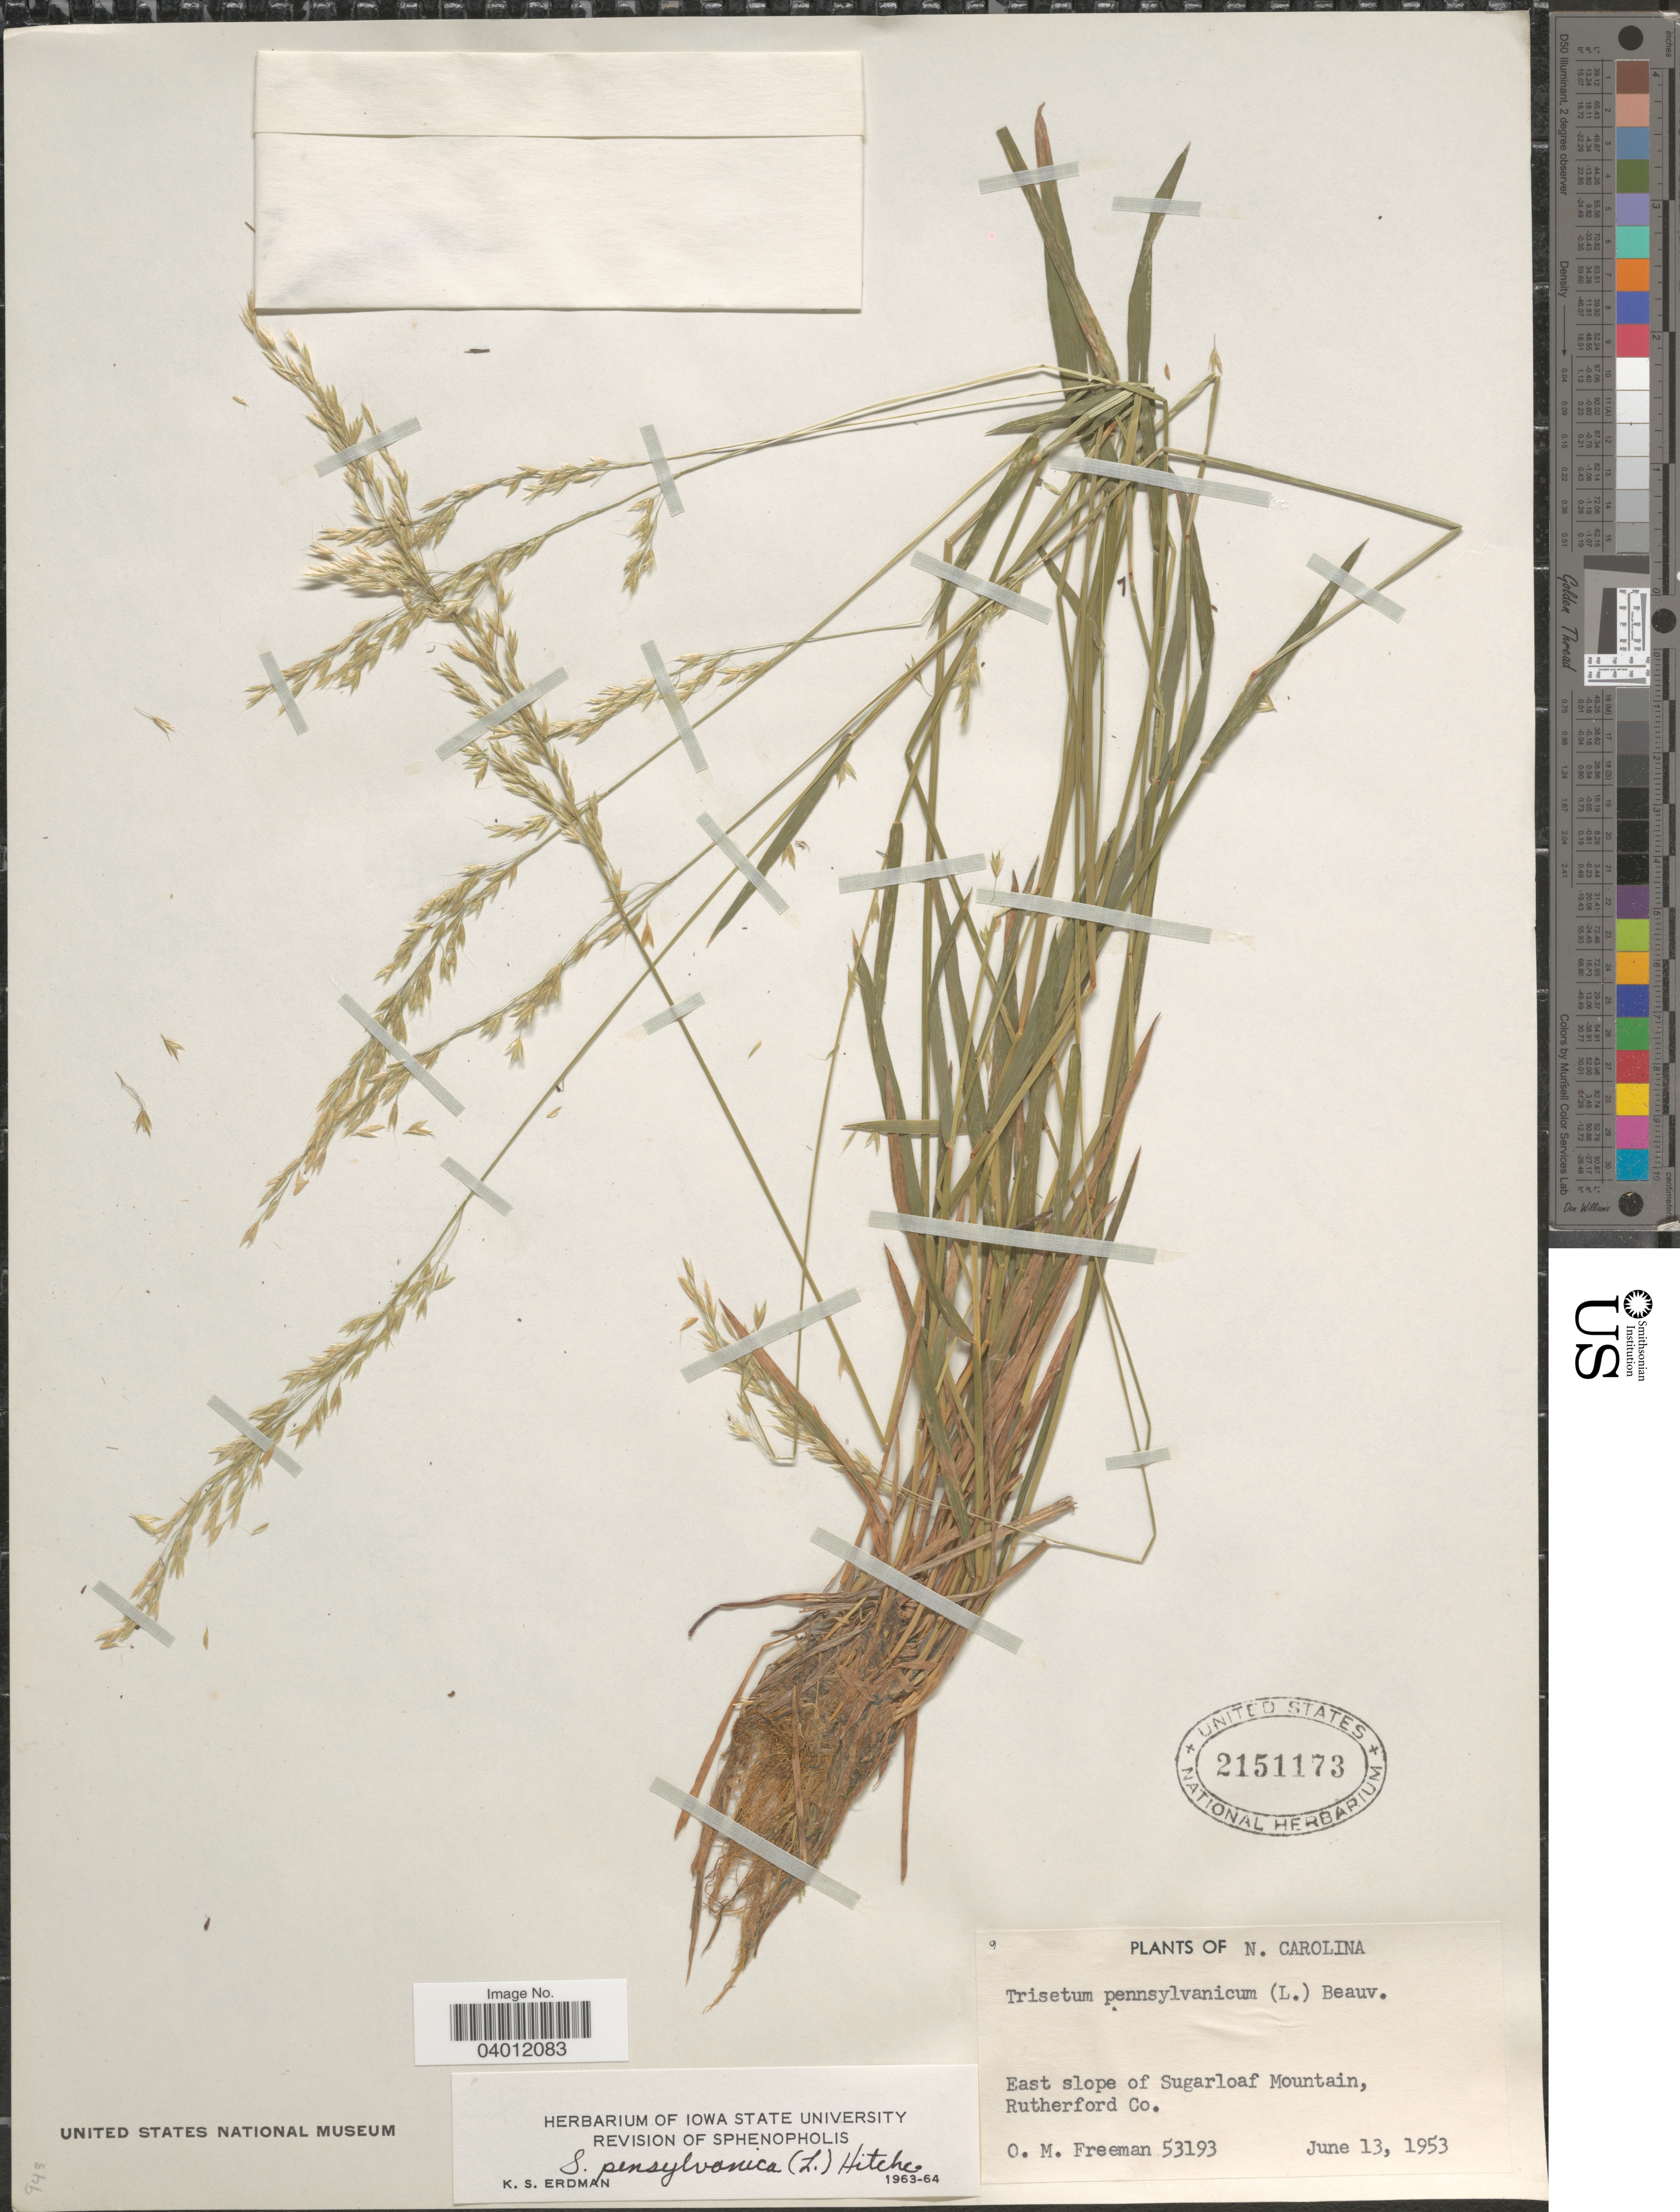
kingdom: Plantae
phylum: Tracheophyta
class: Liliopsida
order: Poales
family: Poaceae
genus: Sphenopholis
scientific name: Sphenopholis pensylvanica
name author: (L.) Hitchc.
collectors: O. Freeman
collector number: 53193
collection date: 1953-06-13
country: United States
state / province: North Carolina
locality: East slope of Sugarloaf Mountain, Rutherford Co.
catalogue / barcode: US 2151173